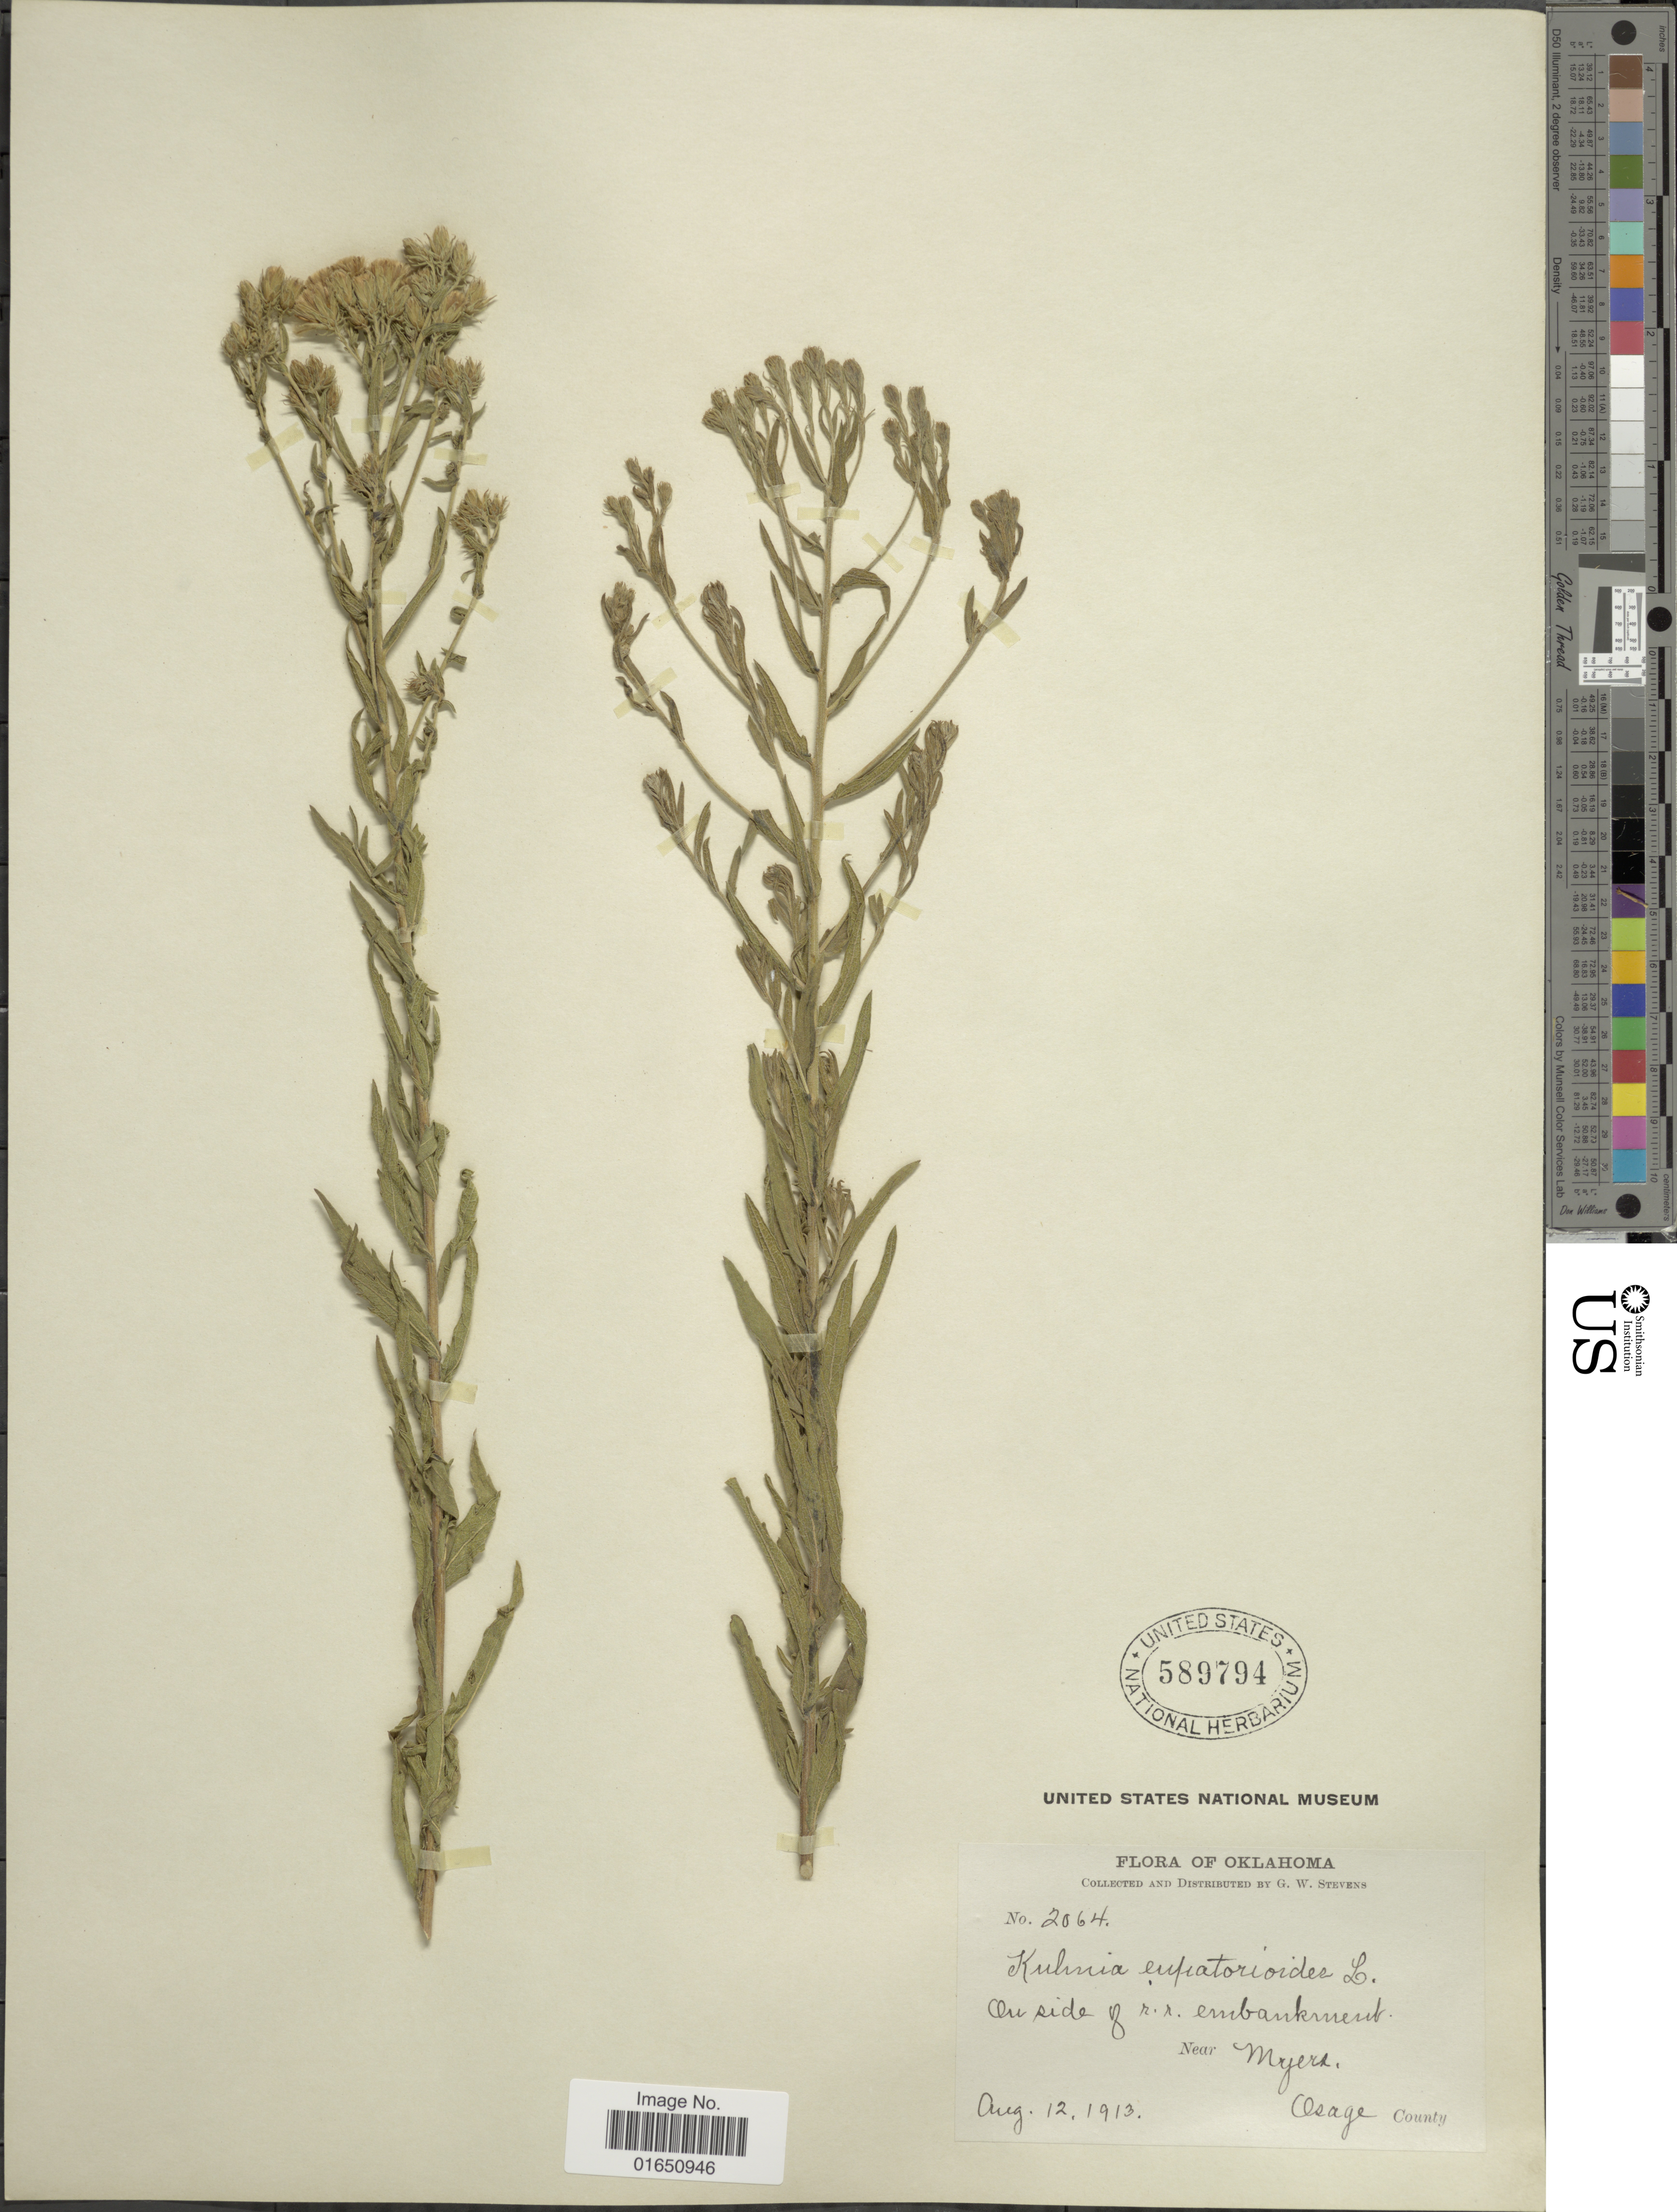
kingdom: Plantae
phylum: Tracheophyta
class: Magnoliopsida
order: Asterales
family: Asteraceae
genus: Brickellia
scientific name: Brickellia eupatorioides var. corymbulosa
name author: (Torr. & A. Gray) Shinners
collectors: G. W. Stevens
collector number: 2064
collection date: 1913-08-12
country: United States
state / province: Oklahoma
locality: On side of r.r. embankment . Near Myere. Asage County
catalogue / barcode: US 589794